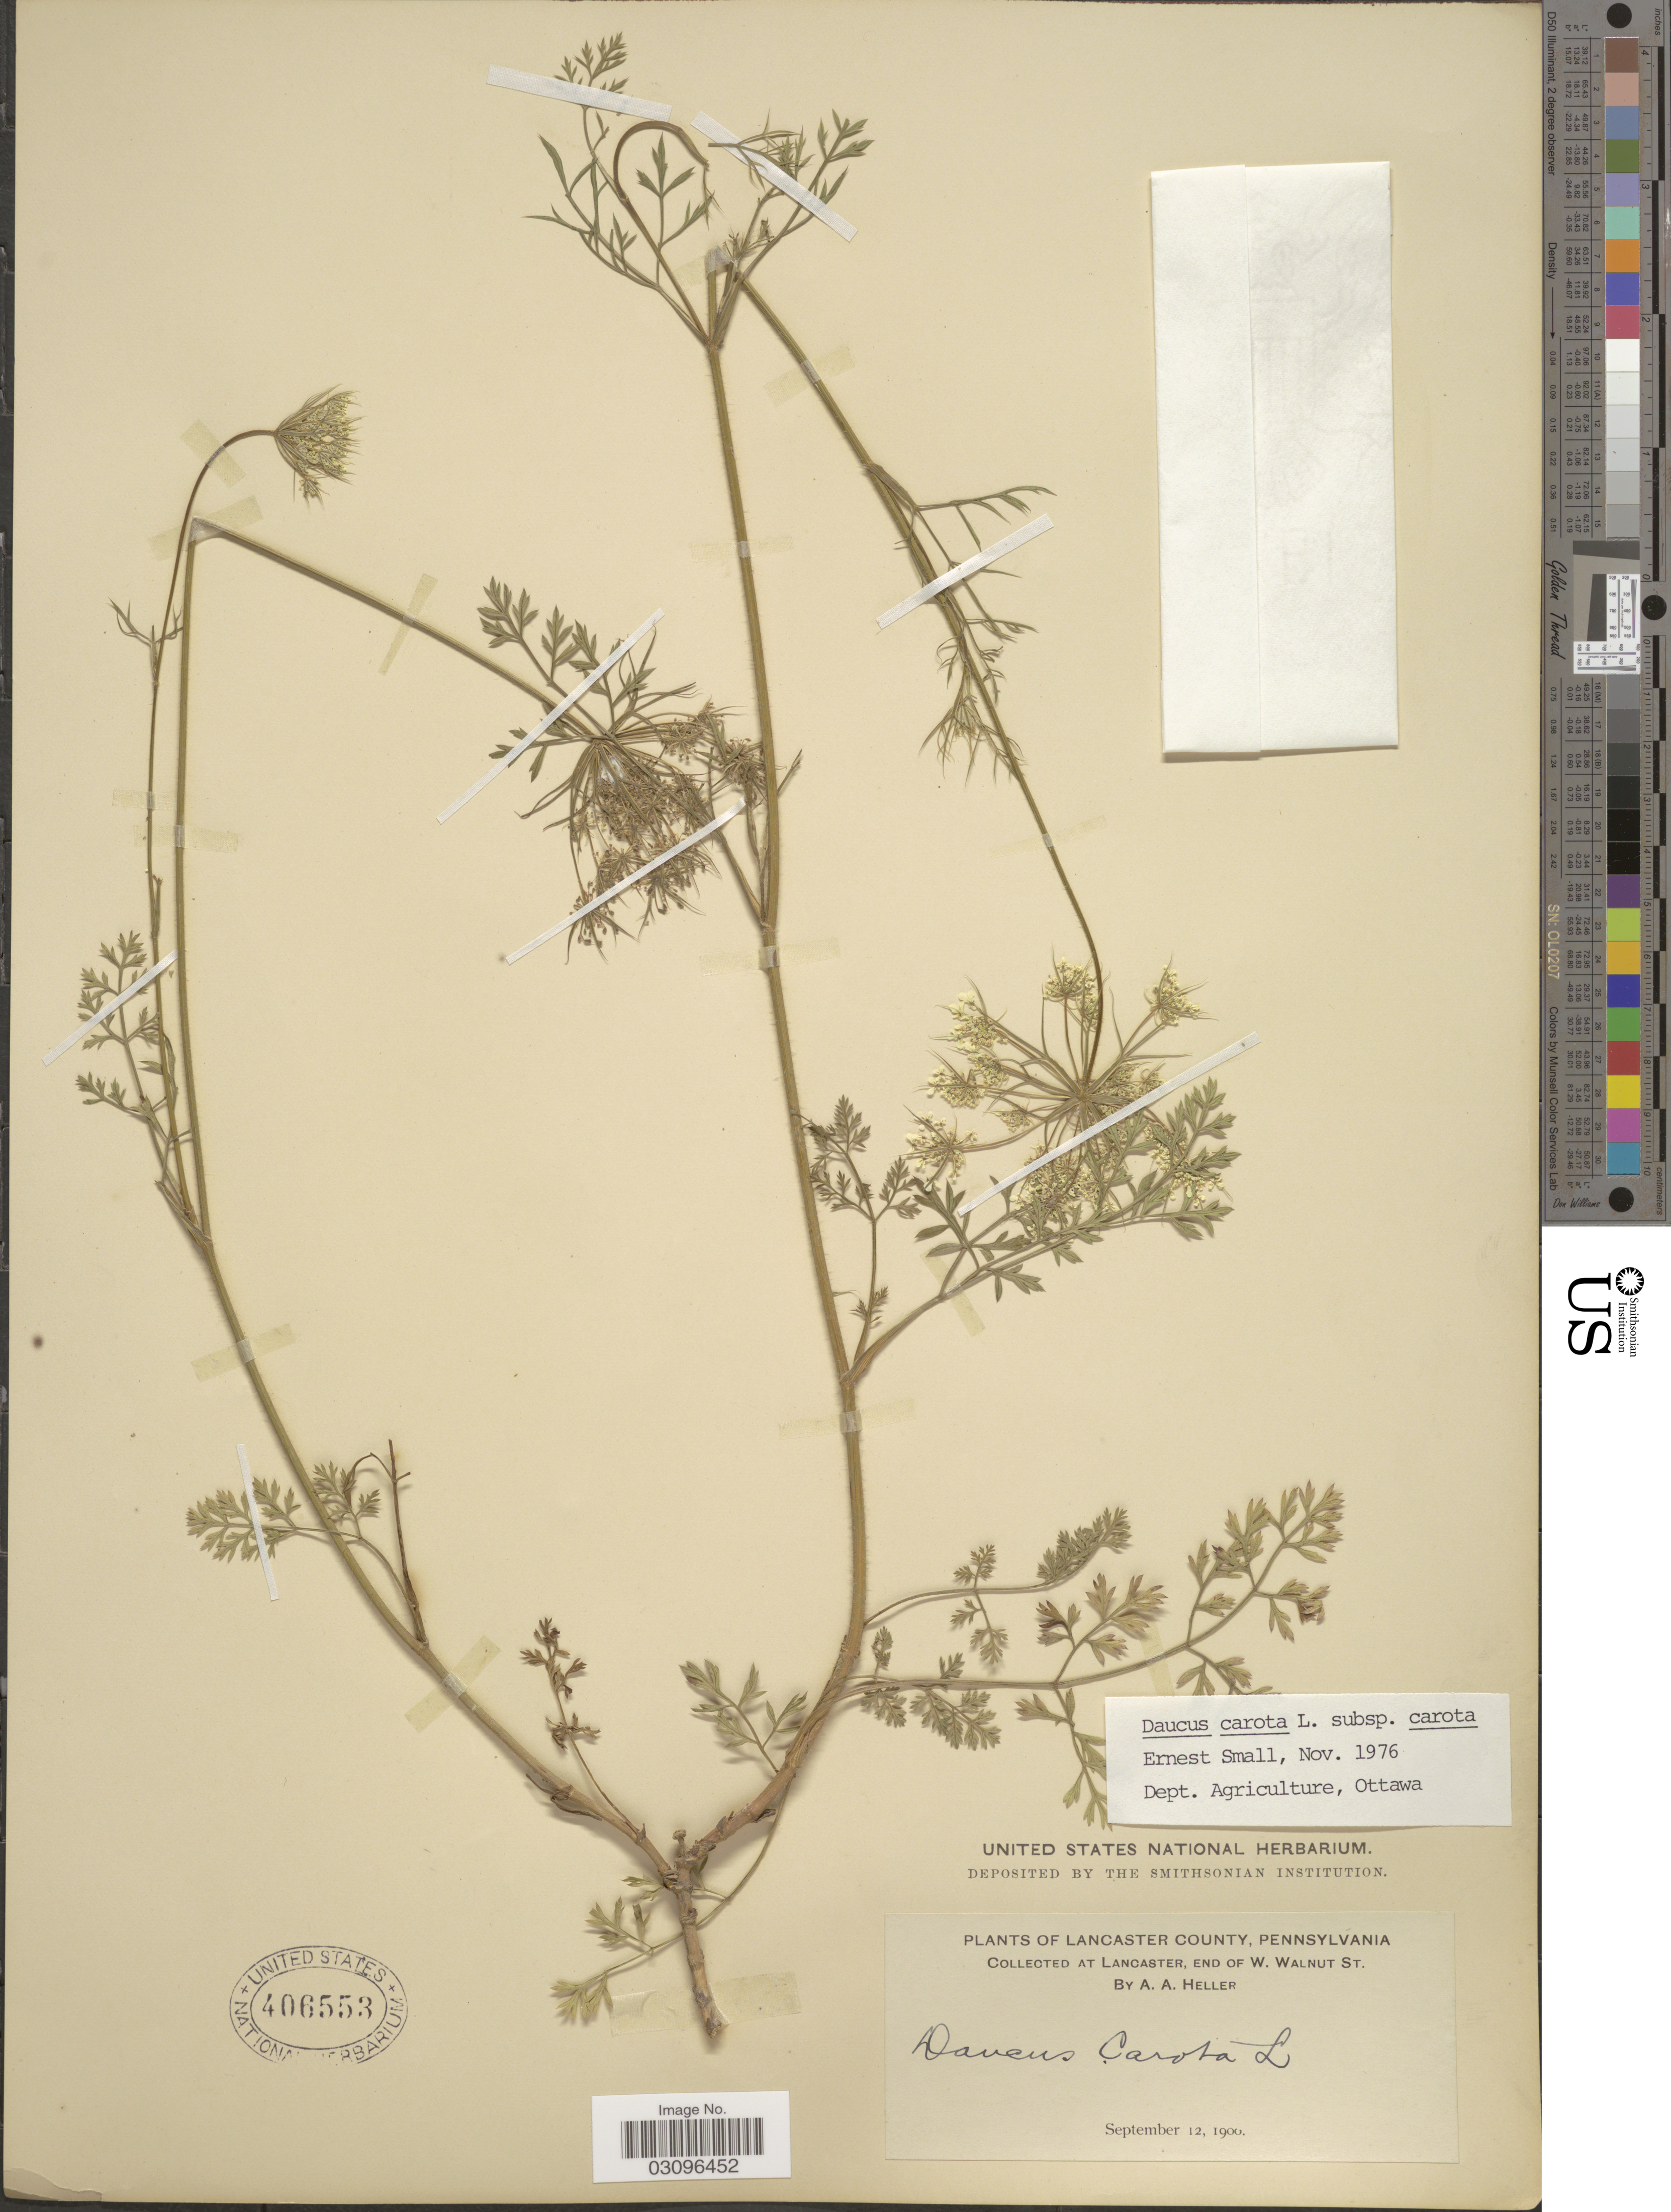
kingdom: Plantae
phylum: Tracheophyta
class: Magnoliopsida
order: Apiales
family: Apiaceae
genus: Daucus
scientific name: Daucus carota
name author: L.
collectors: A. A. Heller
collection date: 1900-09-12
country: United States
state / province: Pennsylvania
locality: Lancaster County. At Lancaster, end of W. Walnut St.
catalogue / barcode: US 406553